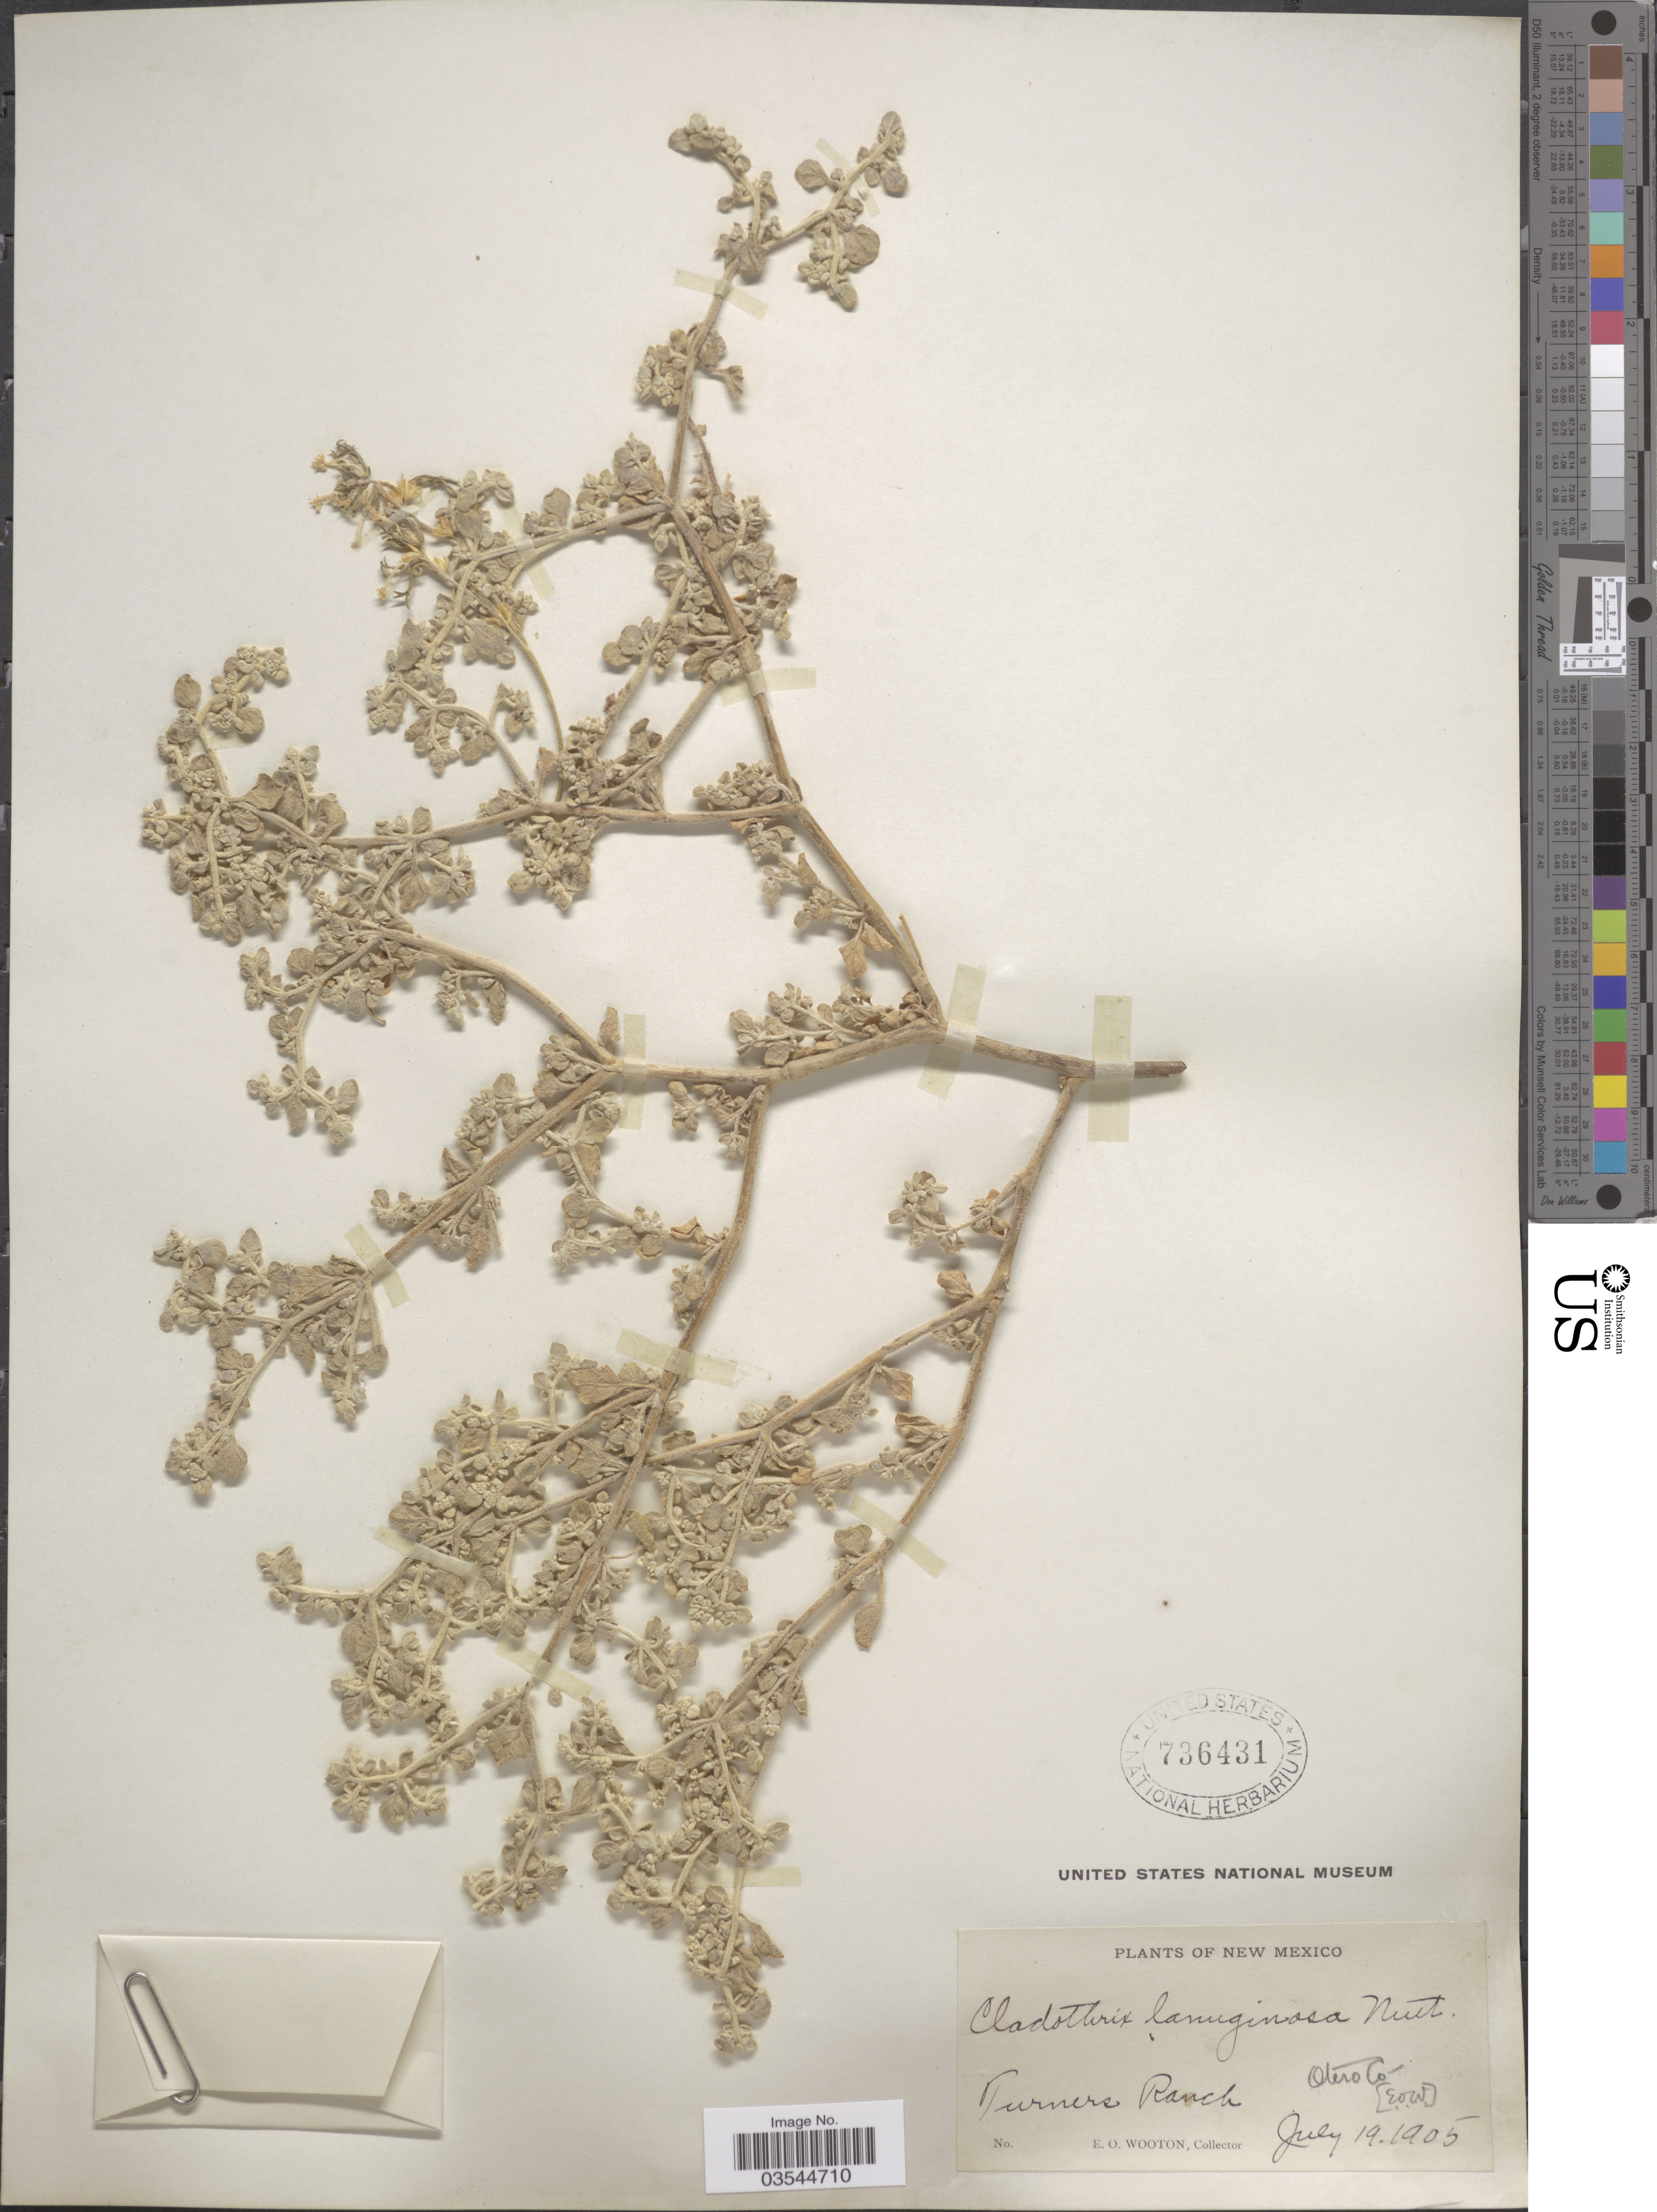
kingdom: Plantae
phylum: Tracheophyta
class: Magnoliopsida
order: Caryophyllales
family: Amaranthaceae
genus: Tidestromia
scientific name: Tidestromia lanuginosa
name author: (Nutt.) Standl.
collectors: E. O. Wooton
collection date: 1905-07-19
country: United States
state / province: New Mexico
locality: Turners Ranch. Otero Co.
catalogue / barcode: US 736431